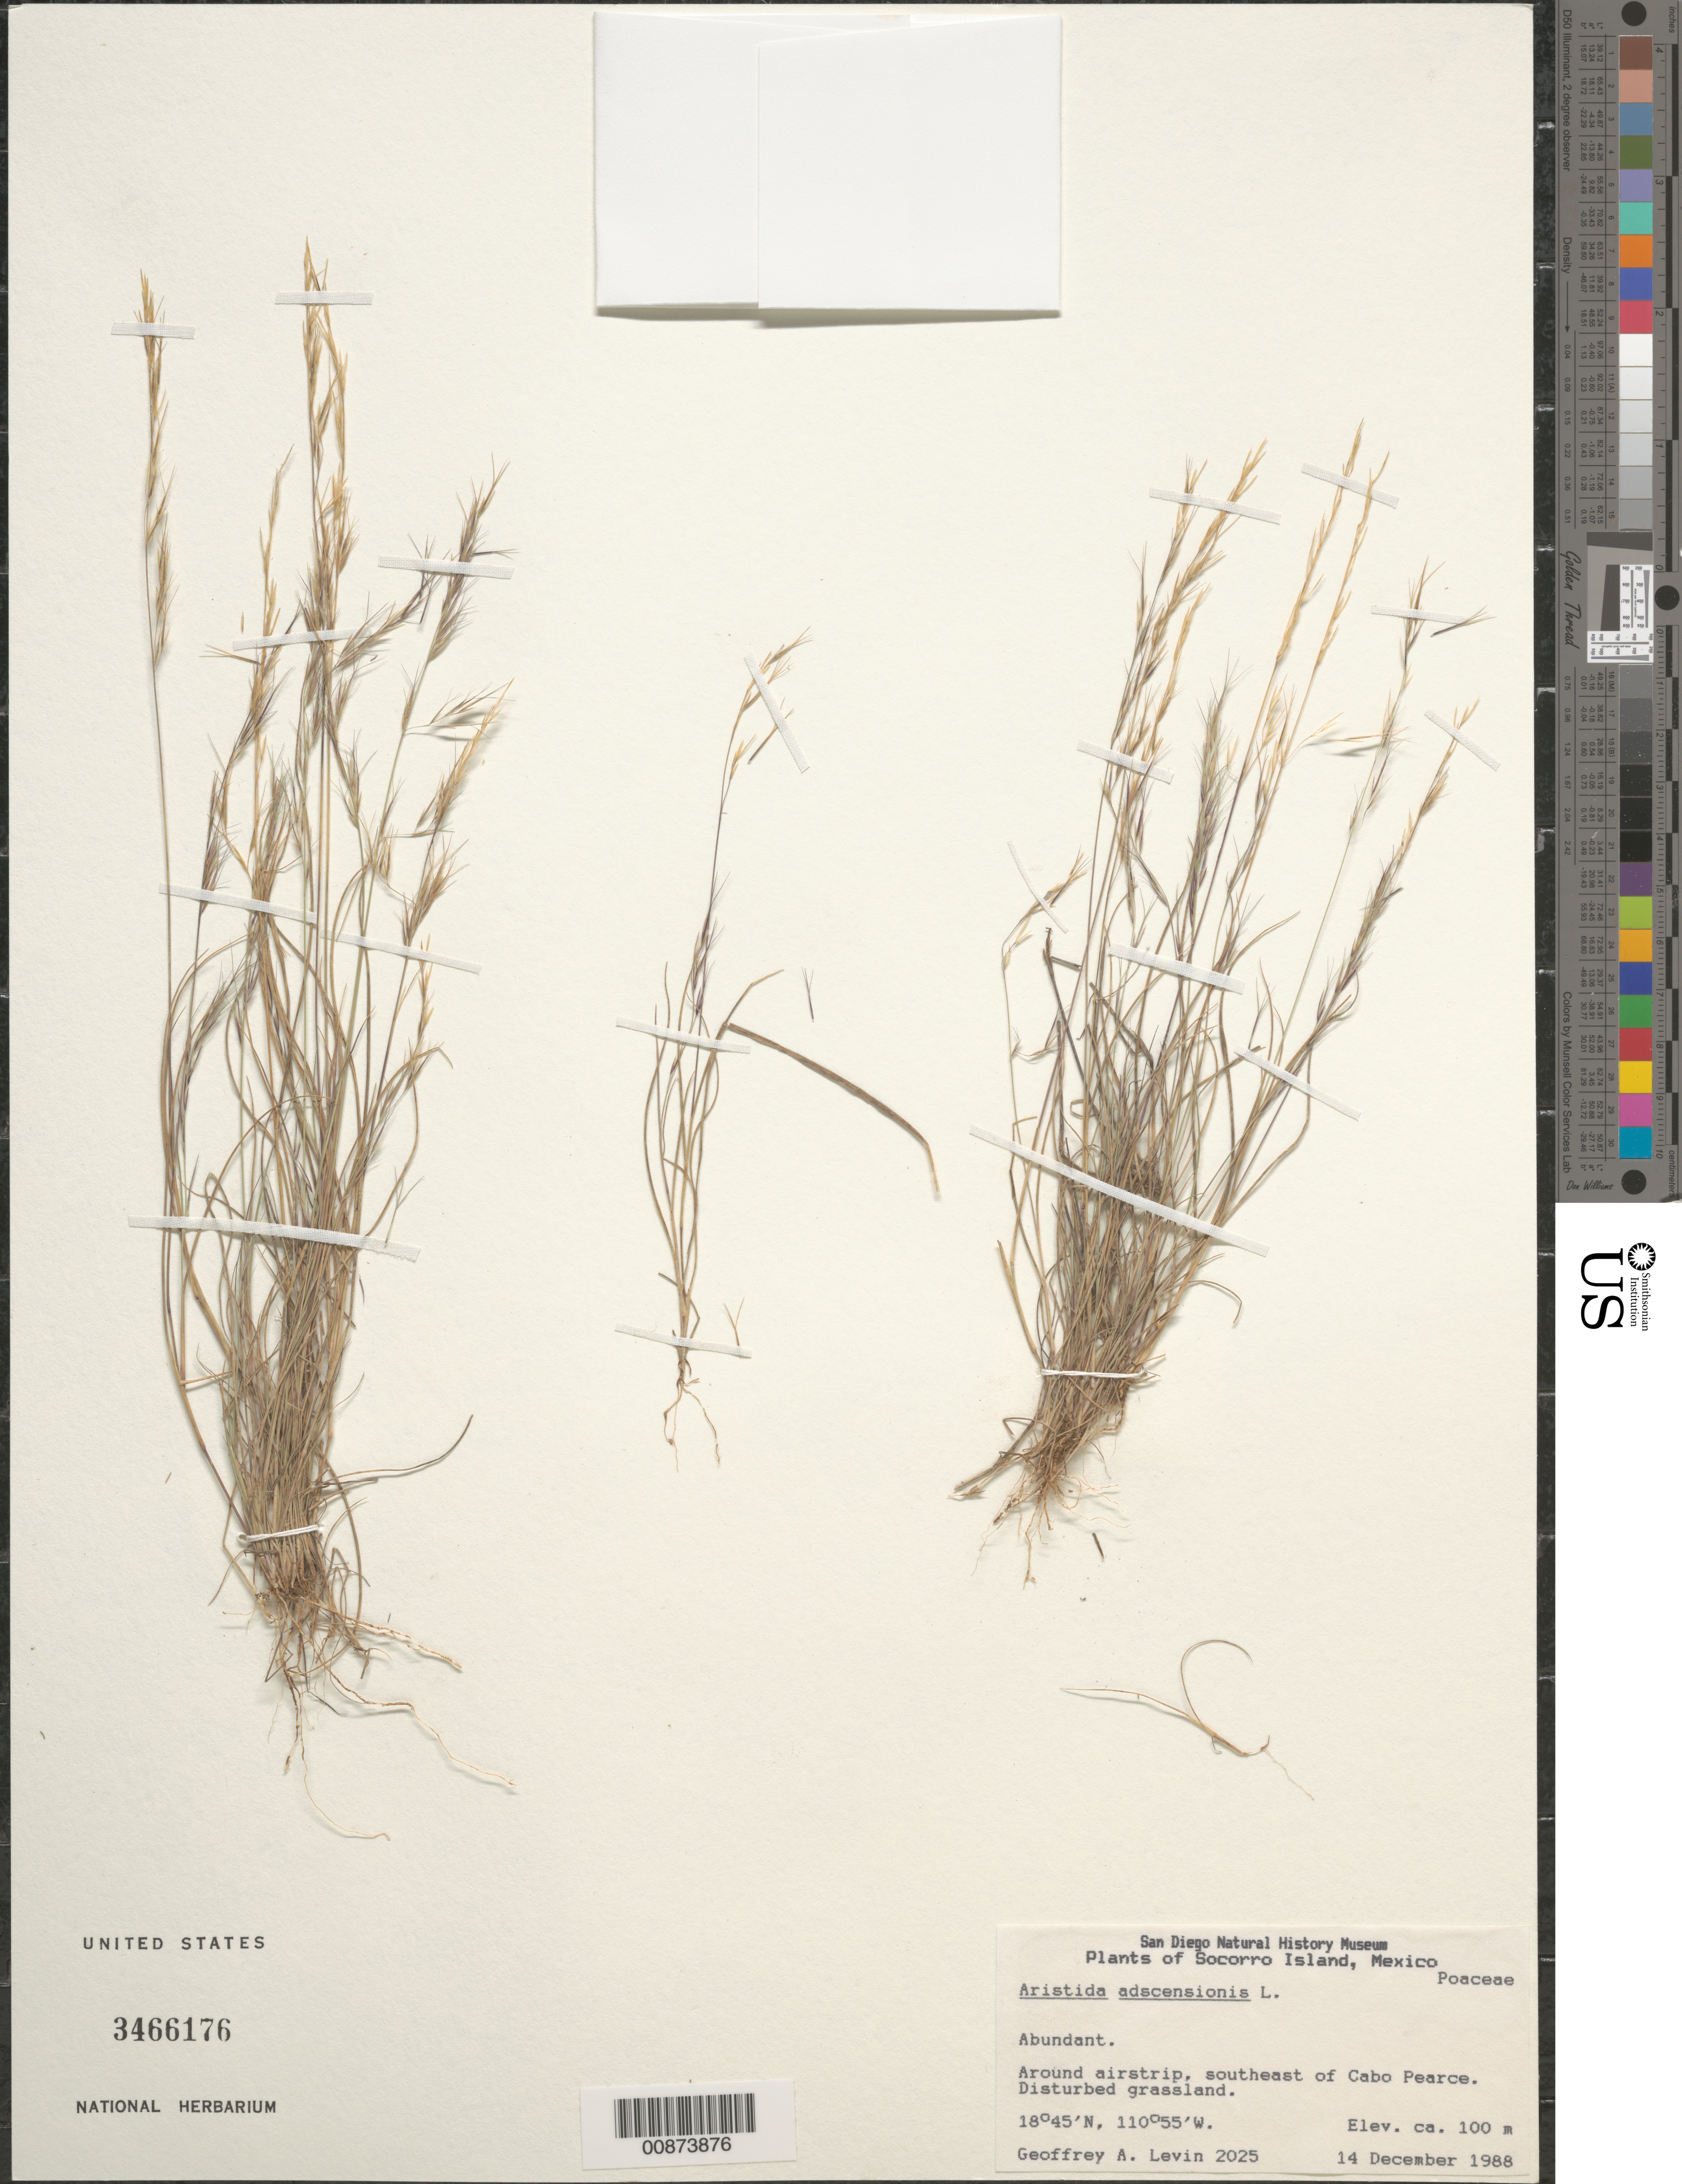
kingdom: Plantae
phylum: Tracheophyta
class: Liliopsida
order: Poales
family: Poaceae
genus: Aristida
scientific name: Aristida adscensionis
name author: L.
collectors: G. Levin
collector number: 2025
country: Mexico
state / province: Colima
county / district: Manzanillo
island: Socorro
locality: SE of Cabo Pearce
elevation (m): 100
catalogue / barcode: US 3466176